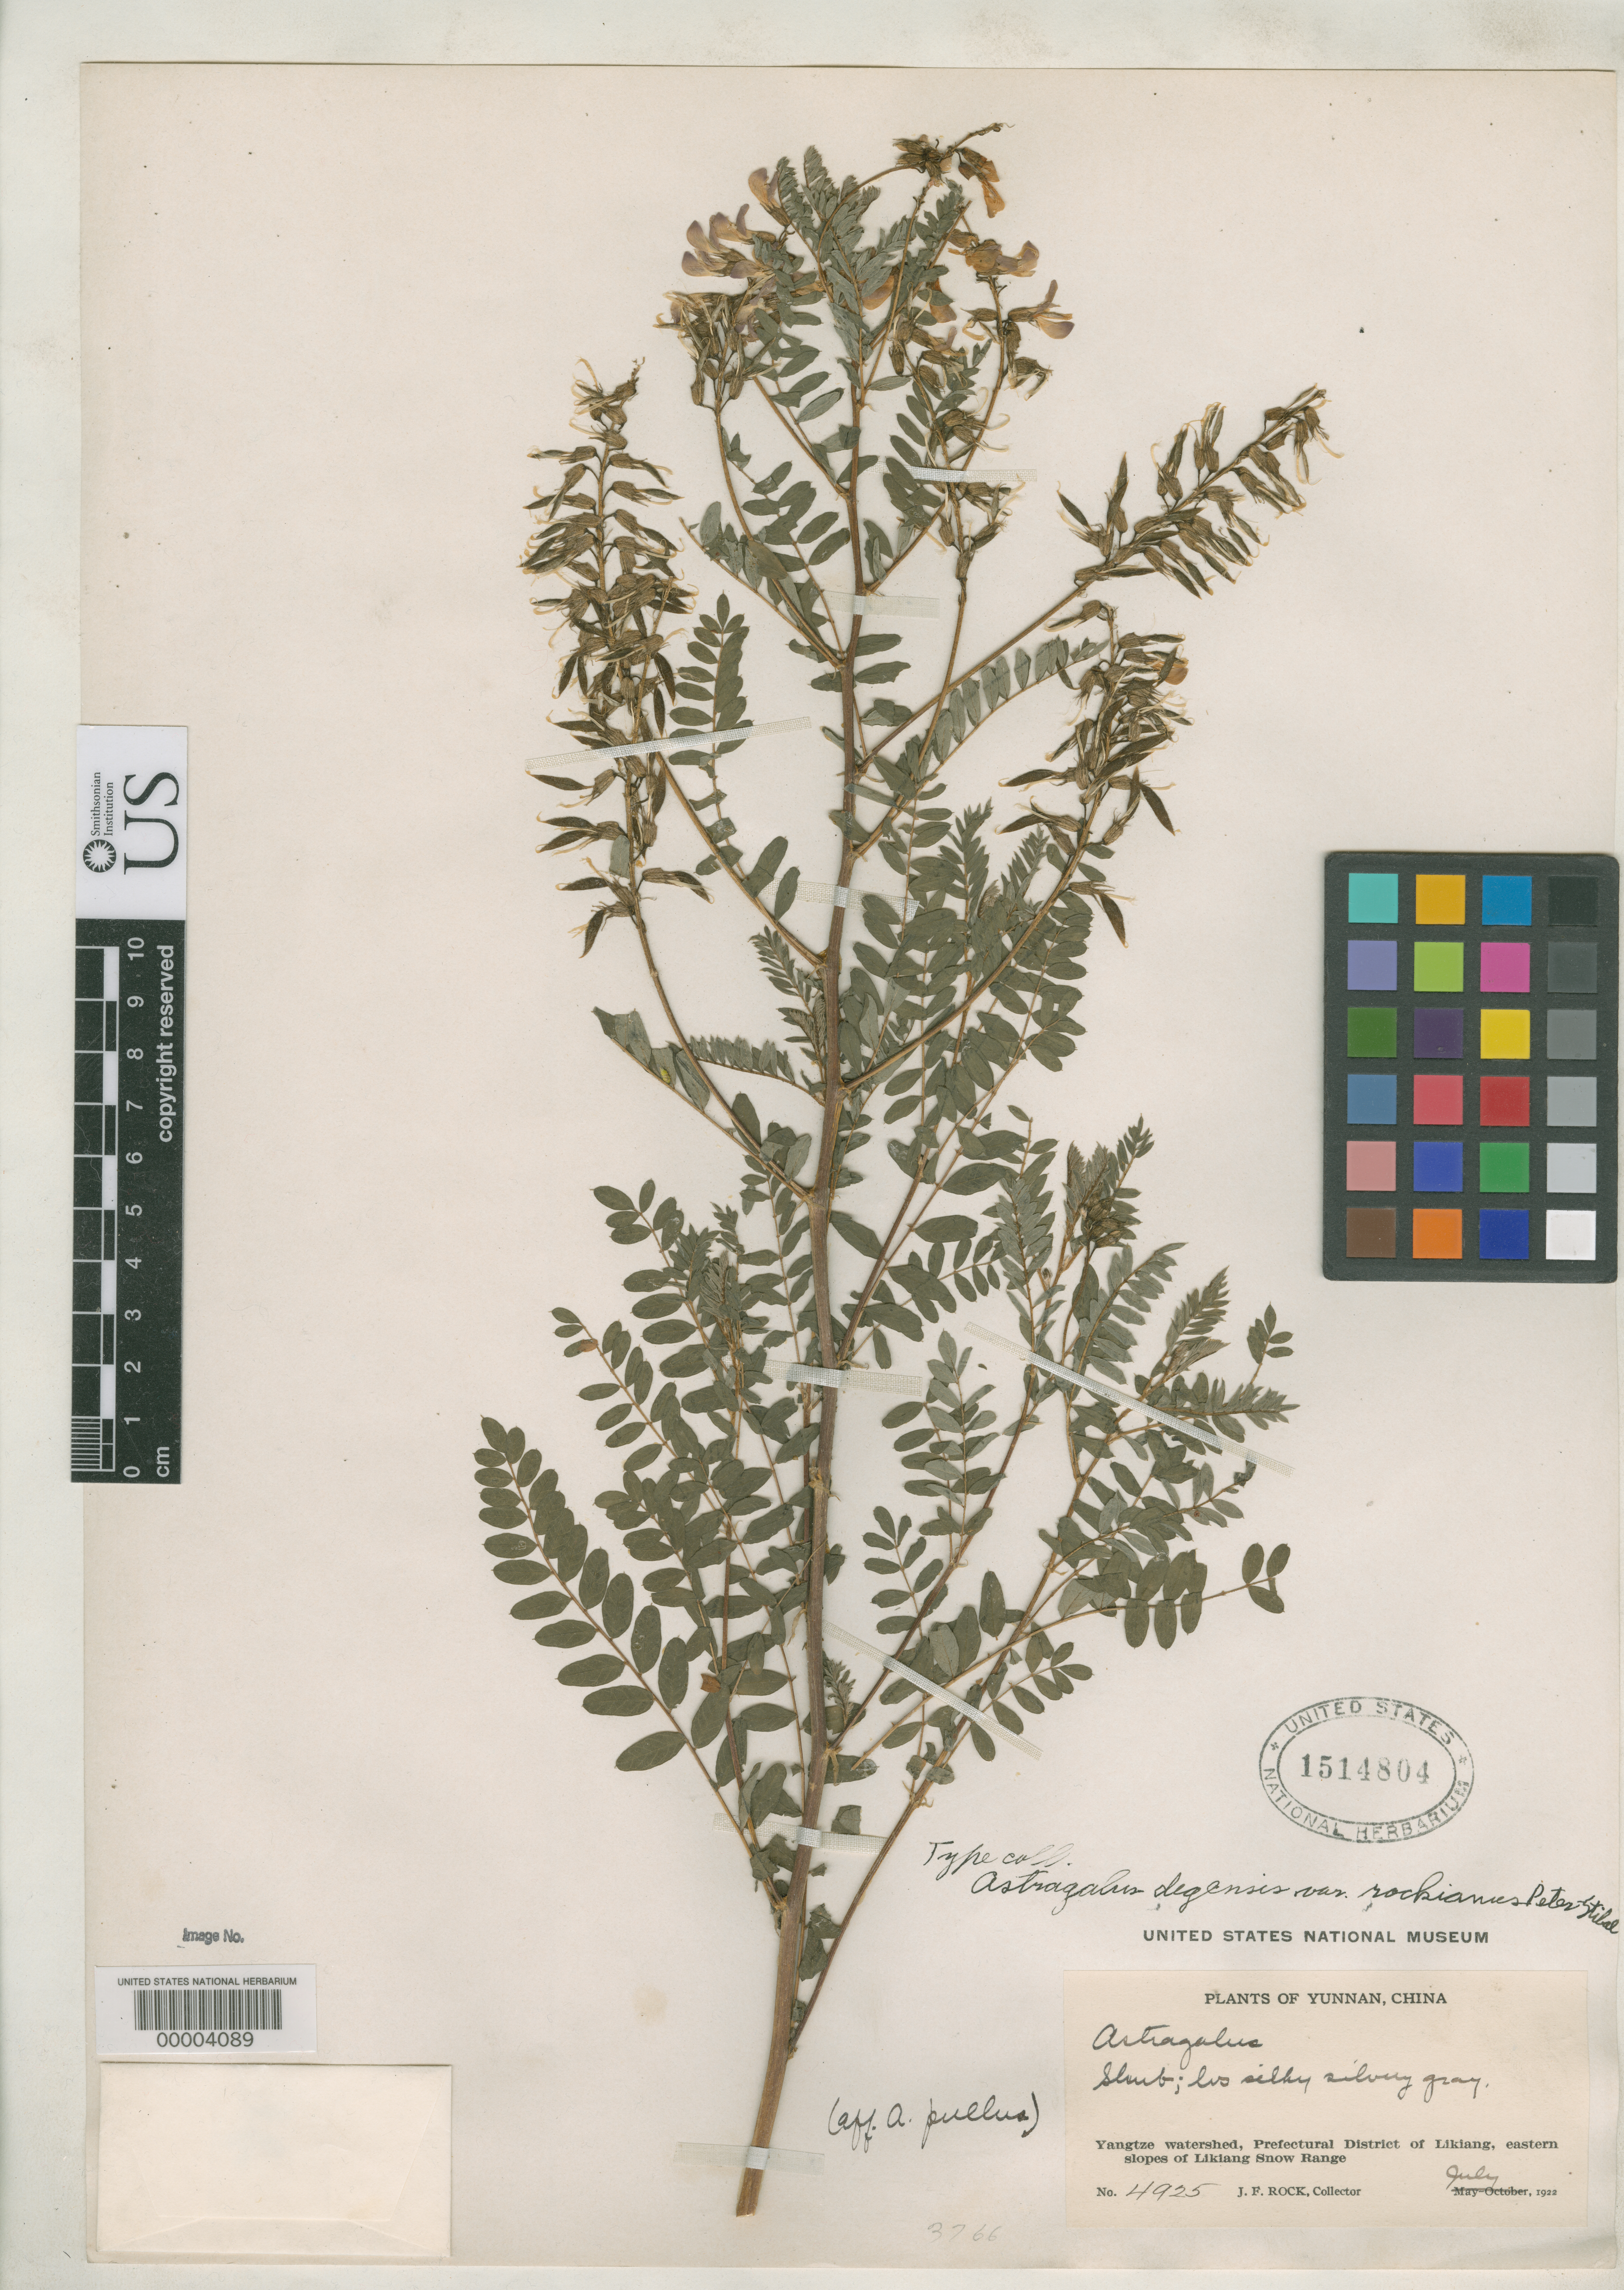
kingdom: Plantae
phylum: Tracheophyta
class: Magnoliopsida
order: Fabales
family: Fabaceae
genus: Astragalus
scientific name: Astragalus degensis var. rockianus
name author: E. Peter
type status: Isotype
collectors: J. F. Rock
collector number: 4925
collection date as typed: Jul 1922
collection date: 1922-07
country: China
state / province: Yunnan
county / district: Likiang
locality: Yangtze watershed, eastern slopes of Likiang snow range.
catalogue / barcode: US 1514804